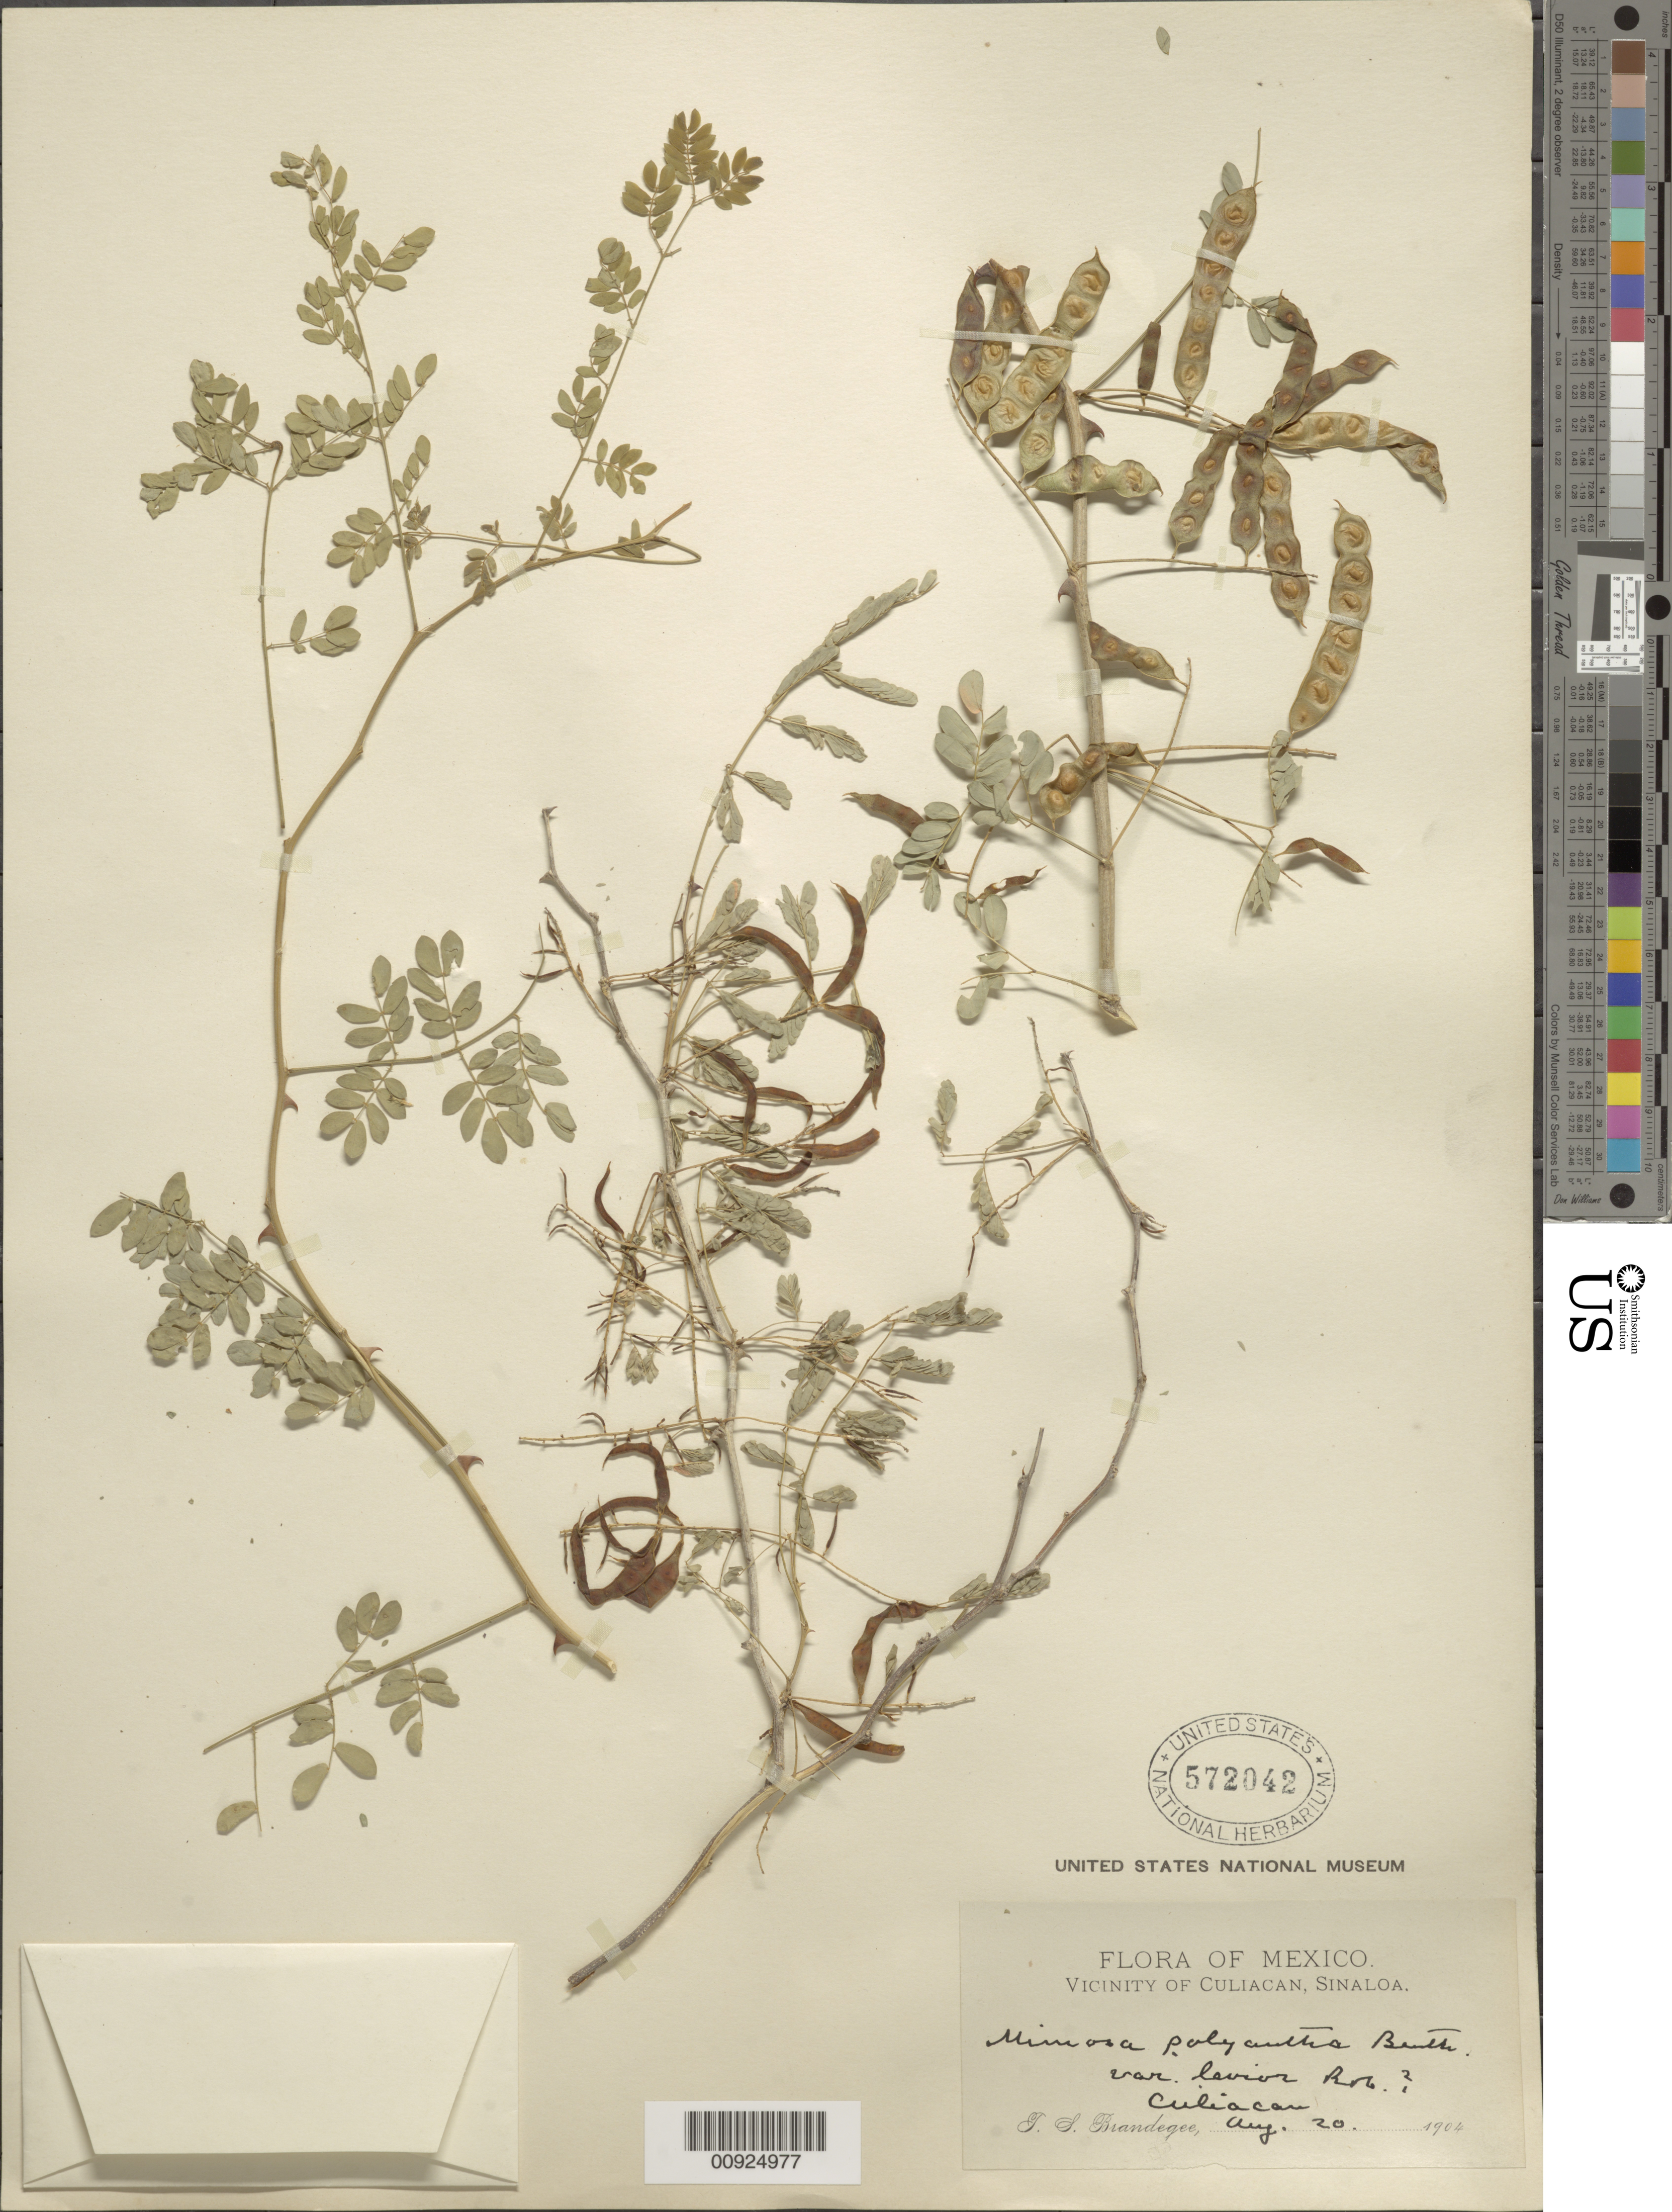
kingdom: Plantae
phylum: Tracheophyta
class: Magnoliopsida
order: Fabales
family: Fabaceae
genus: Mimosa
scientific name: Mimosa polyantha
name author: Benth.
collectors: T. S. Brandegee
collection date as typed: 20 Aug 1904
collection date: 1904-08-20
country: Mexico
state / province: Sinaloa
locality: Culiacan, Sinaloa.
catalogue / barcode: US 572042